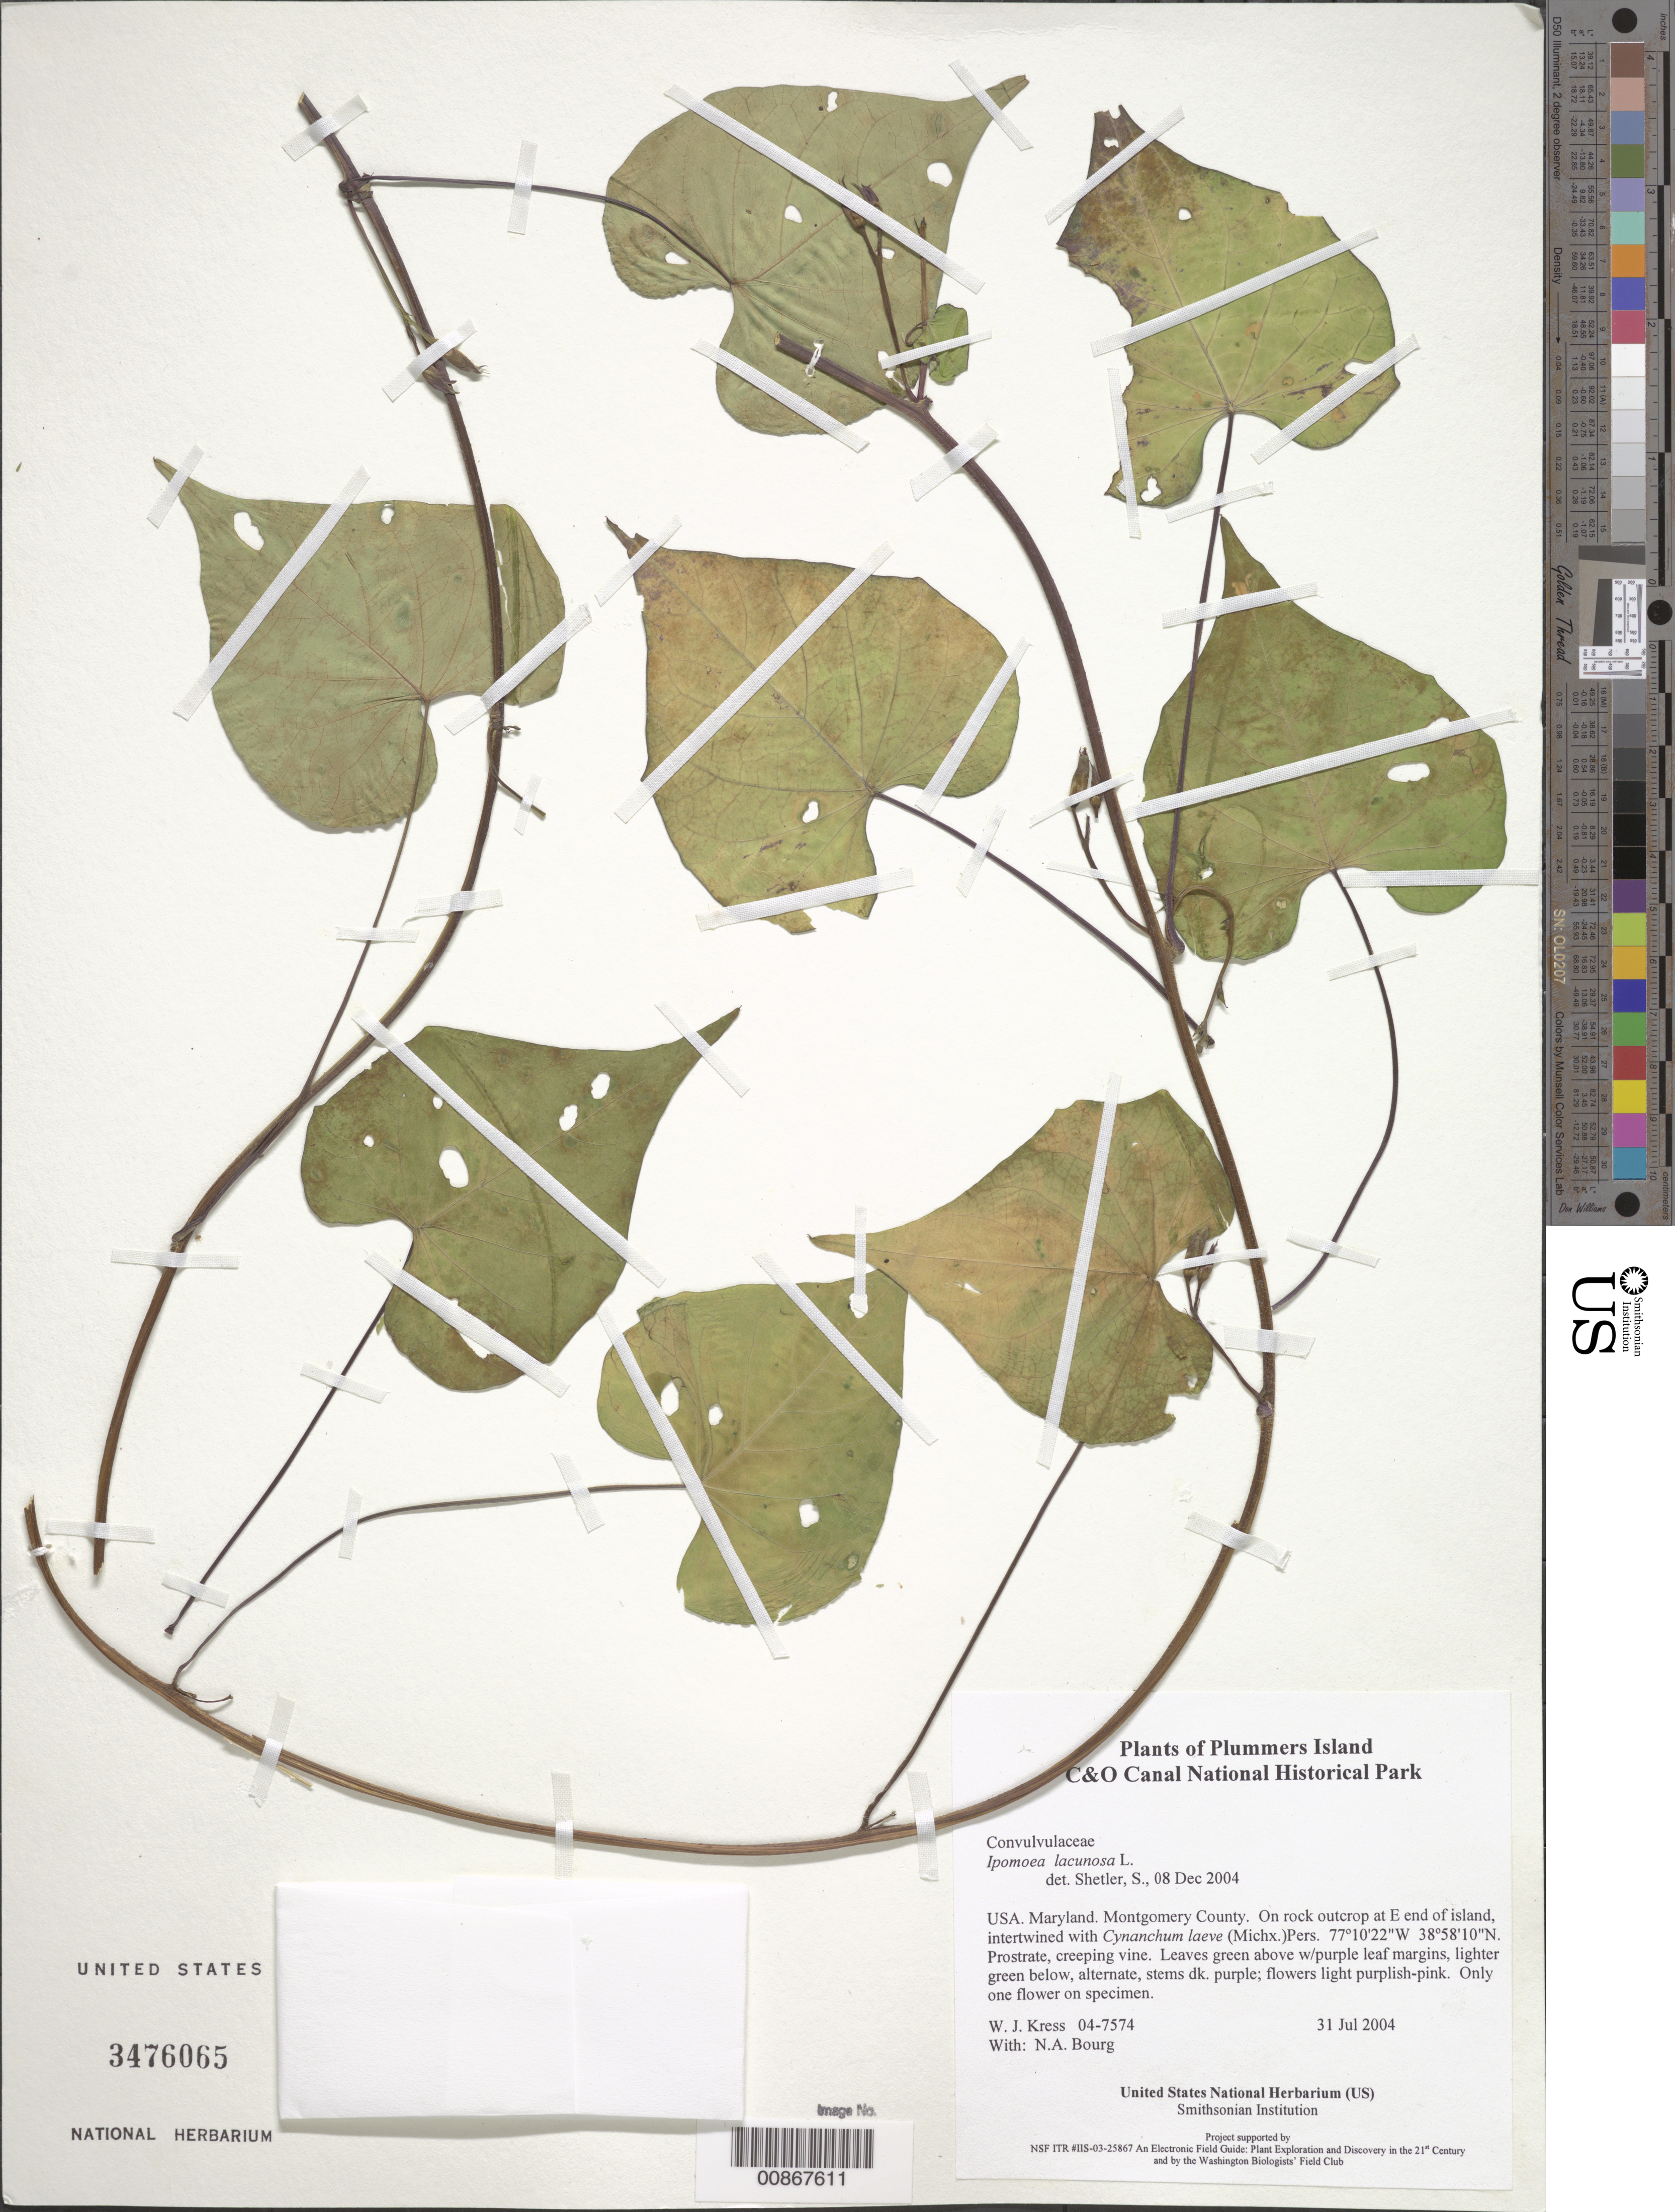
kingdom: Plantae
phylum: Tracheophyta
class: Magnoliopsida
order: Solanales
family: Convolvulaceae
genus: Ipomoea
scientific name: Ipomoea lacunosa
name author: L.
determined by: Shetler, Stanwyn G., (US), NMNH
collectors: W. J. Kress & N. A. Bourg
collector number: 04-7574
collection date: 2004-07-31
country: United States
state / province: Maryland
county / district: Montgomery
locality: Chesapeake and Ohio Canal National Historical Park, Plummers Island. On rock outcrop at E. end of island, intertwined with Cynanchum laeve (Michx.)Pers.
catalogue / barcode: US 3476065